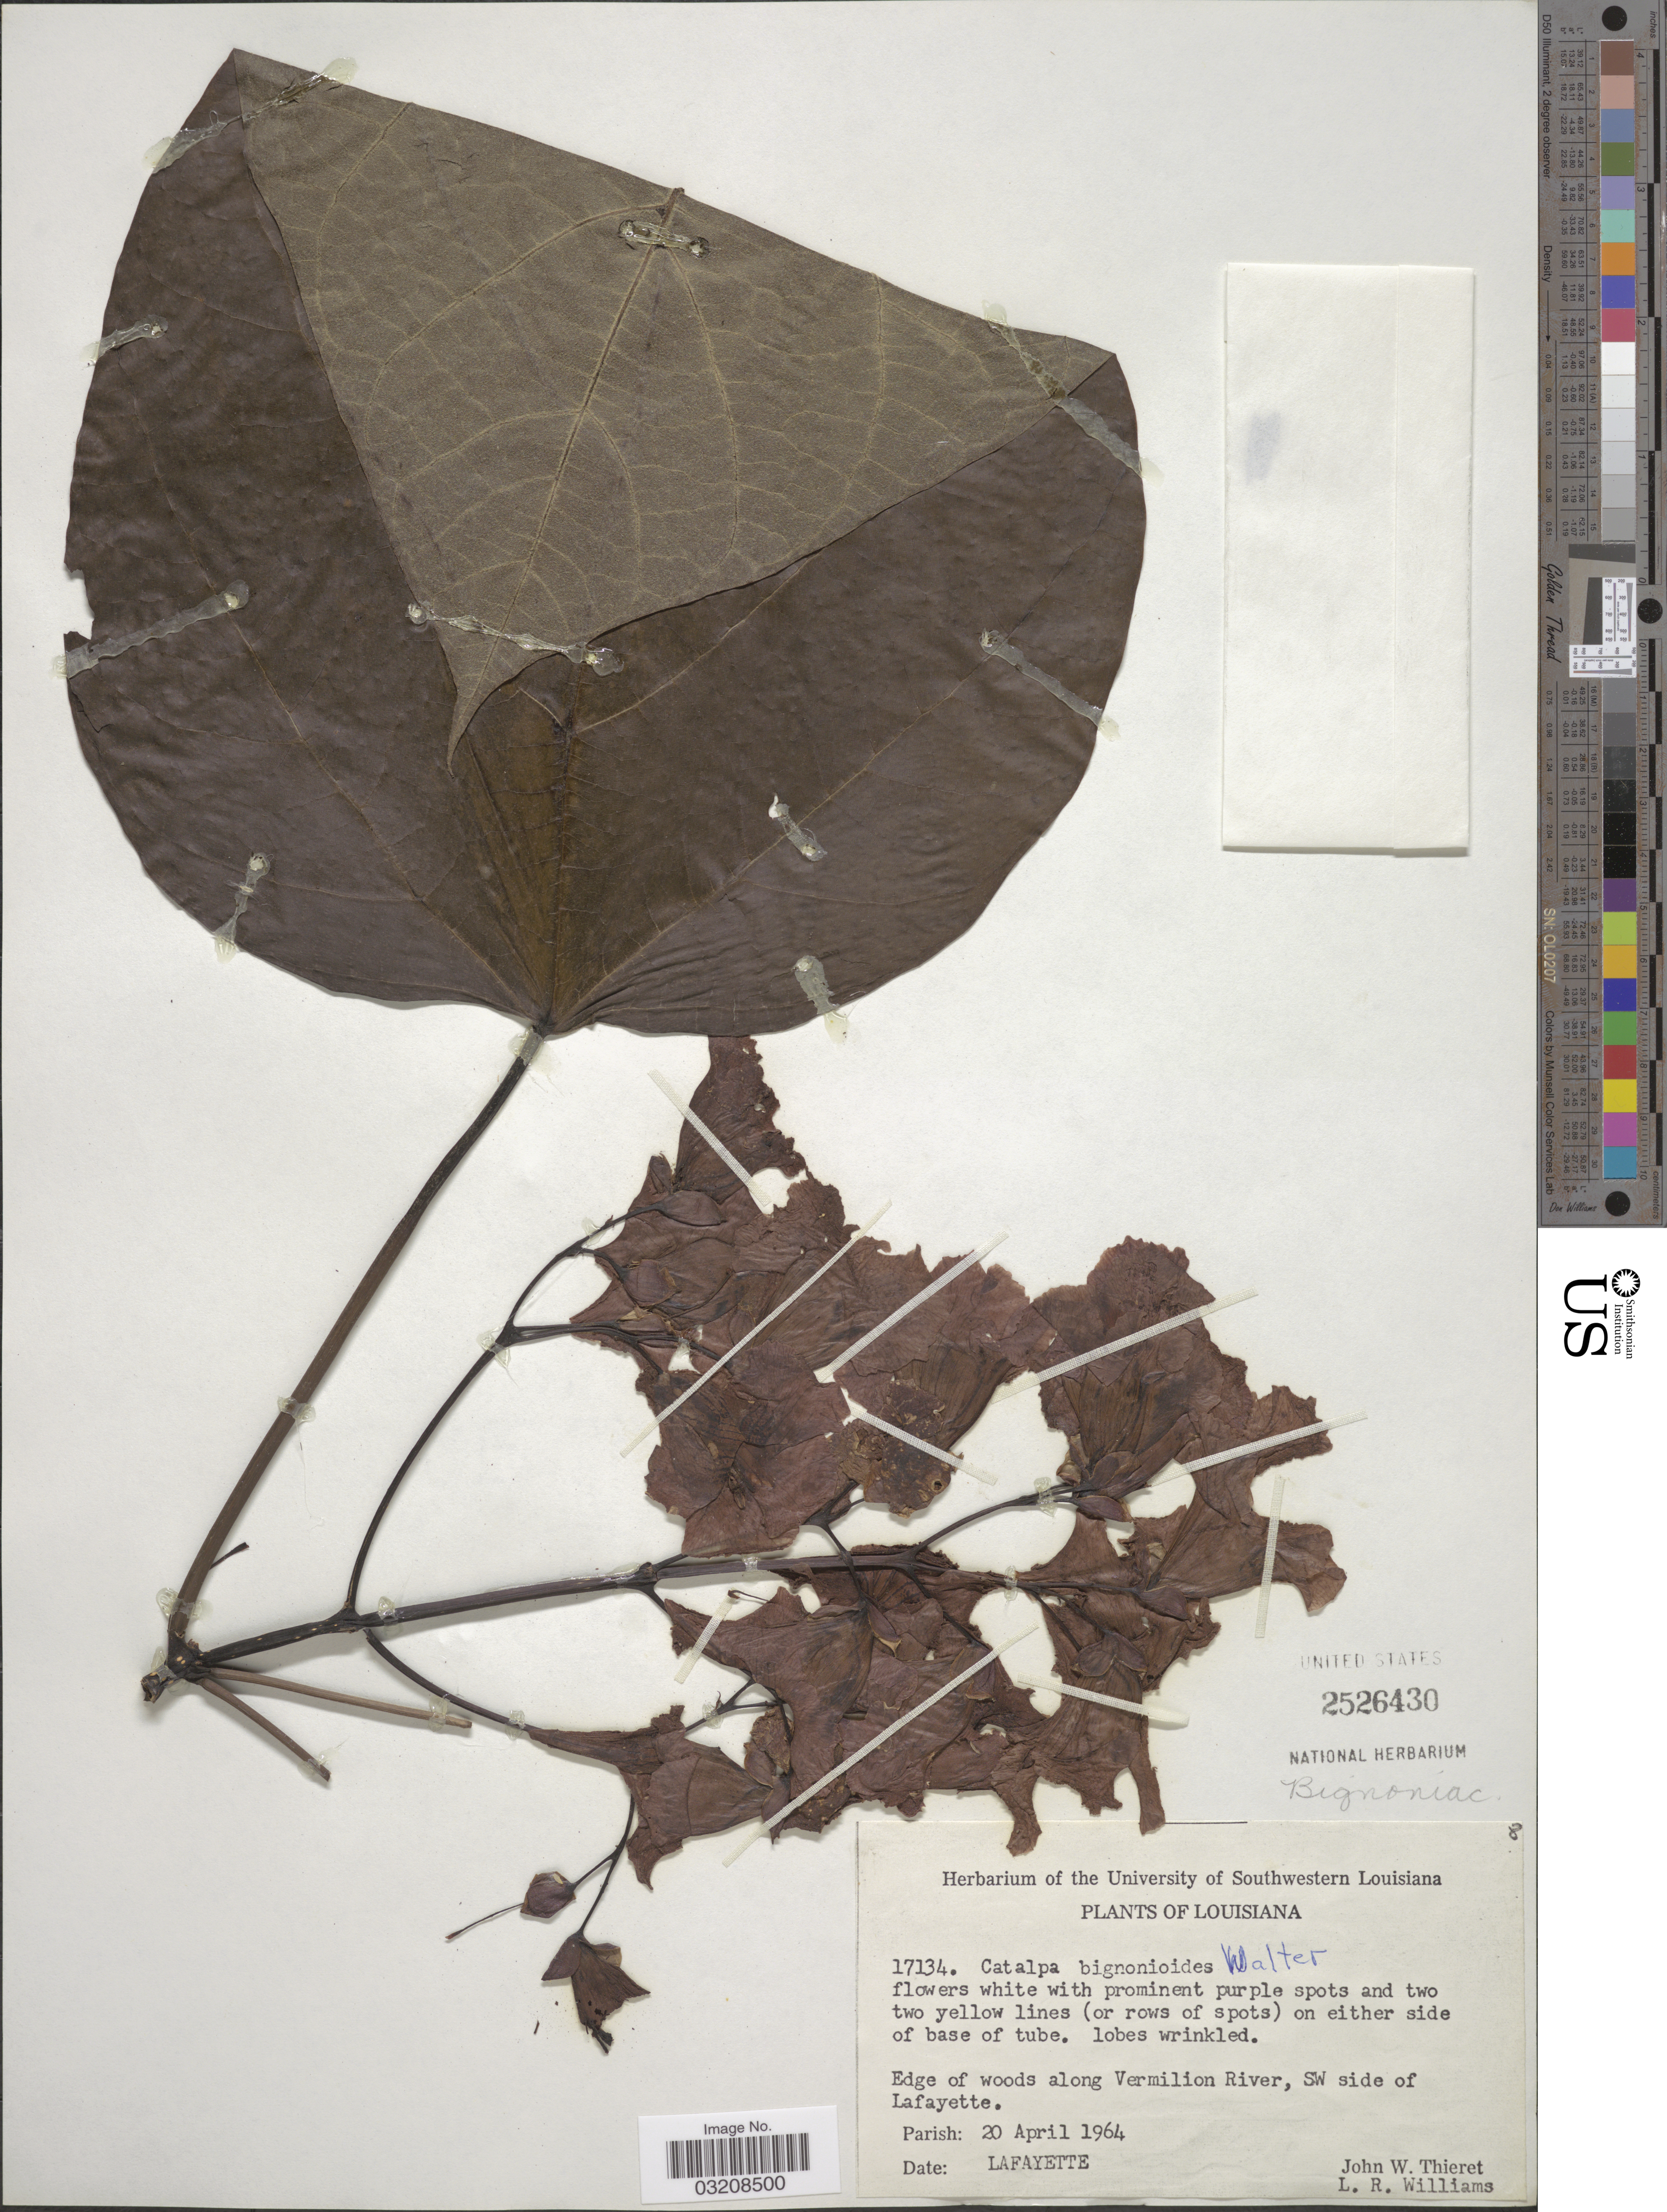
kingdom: Plantae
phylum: Tracheophyta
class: Magnoliopsida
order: Lamiales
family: Bignoniaceae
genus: Catalpa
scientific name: Catalpa bignonioides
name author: Walter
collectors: J. W. Thieret & L. Williams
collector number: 17134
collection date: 1964-04-20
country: United States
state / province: Louisiana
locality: Edge of woods along Vermilion River, SW side of Lafayette. Lafayette.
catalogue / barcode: US 2526430